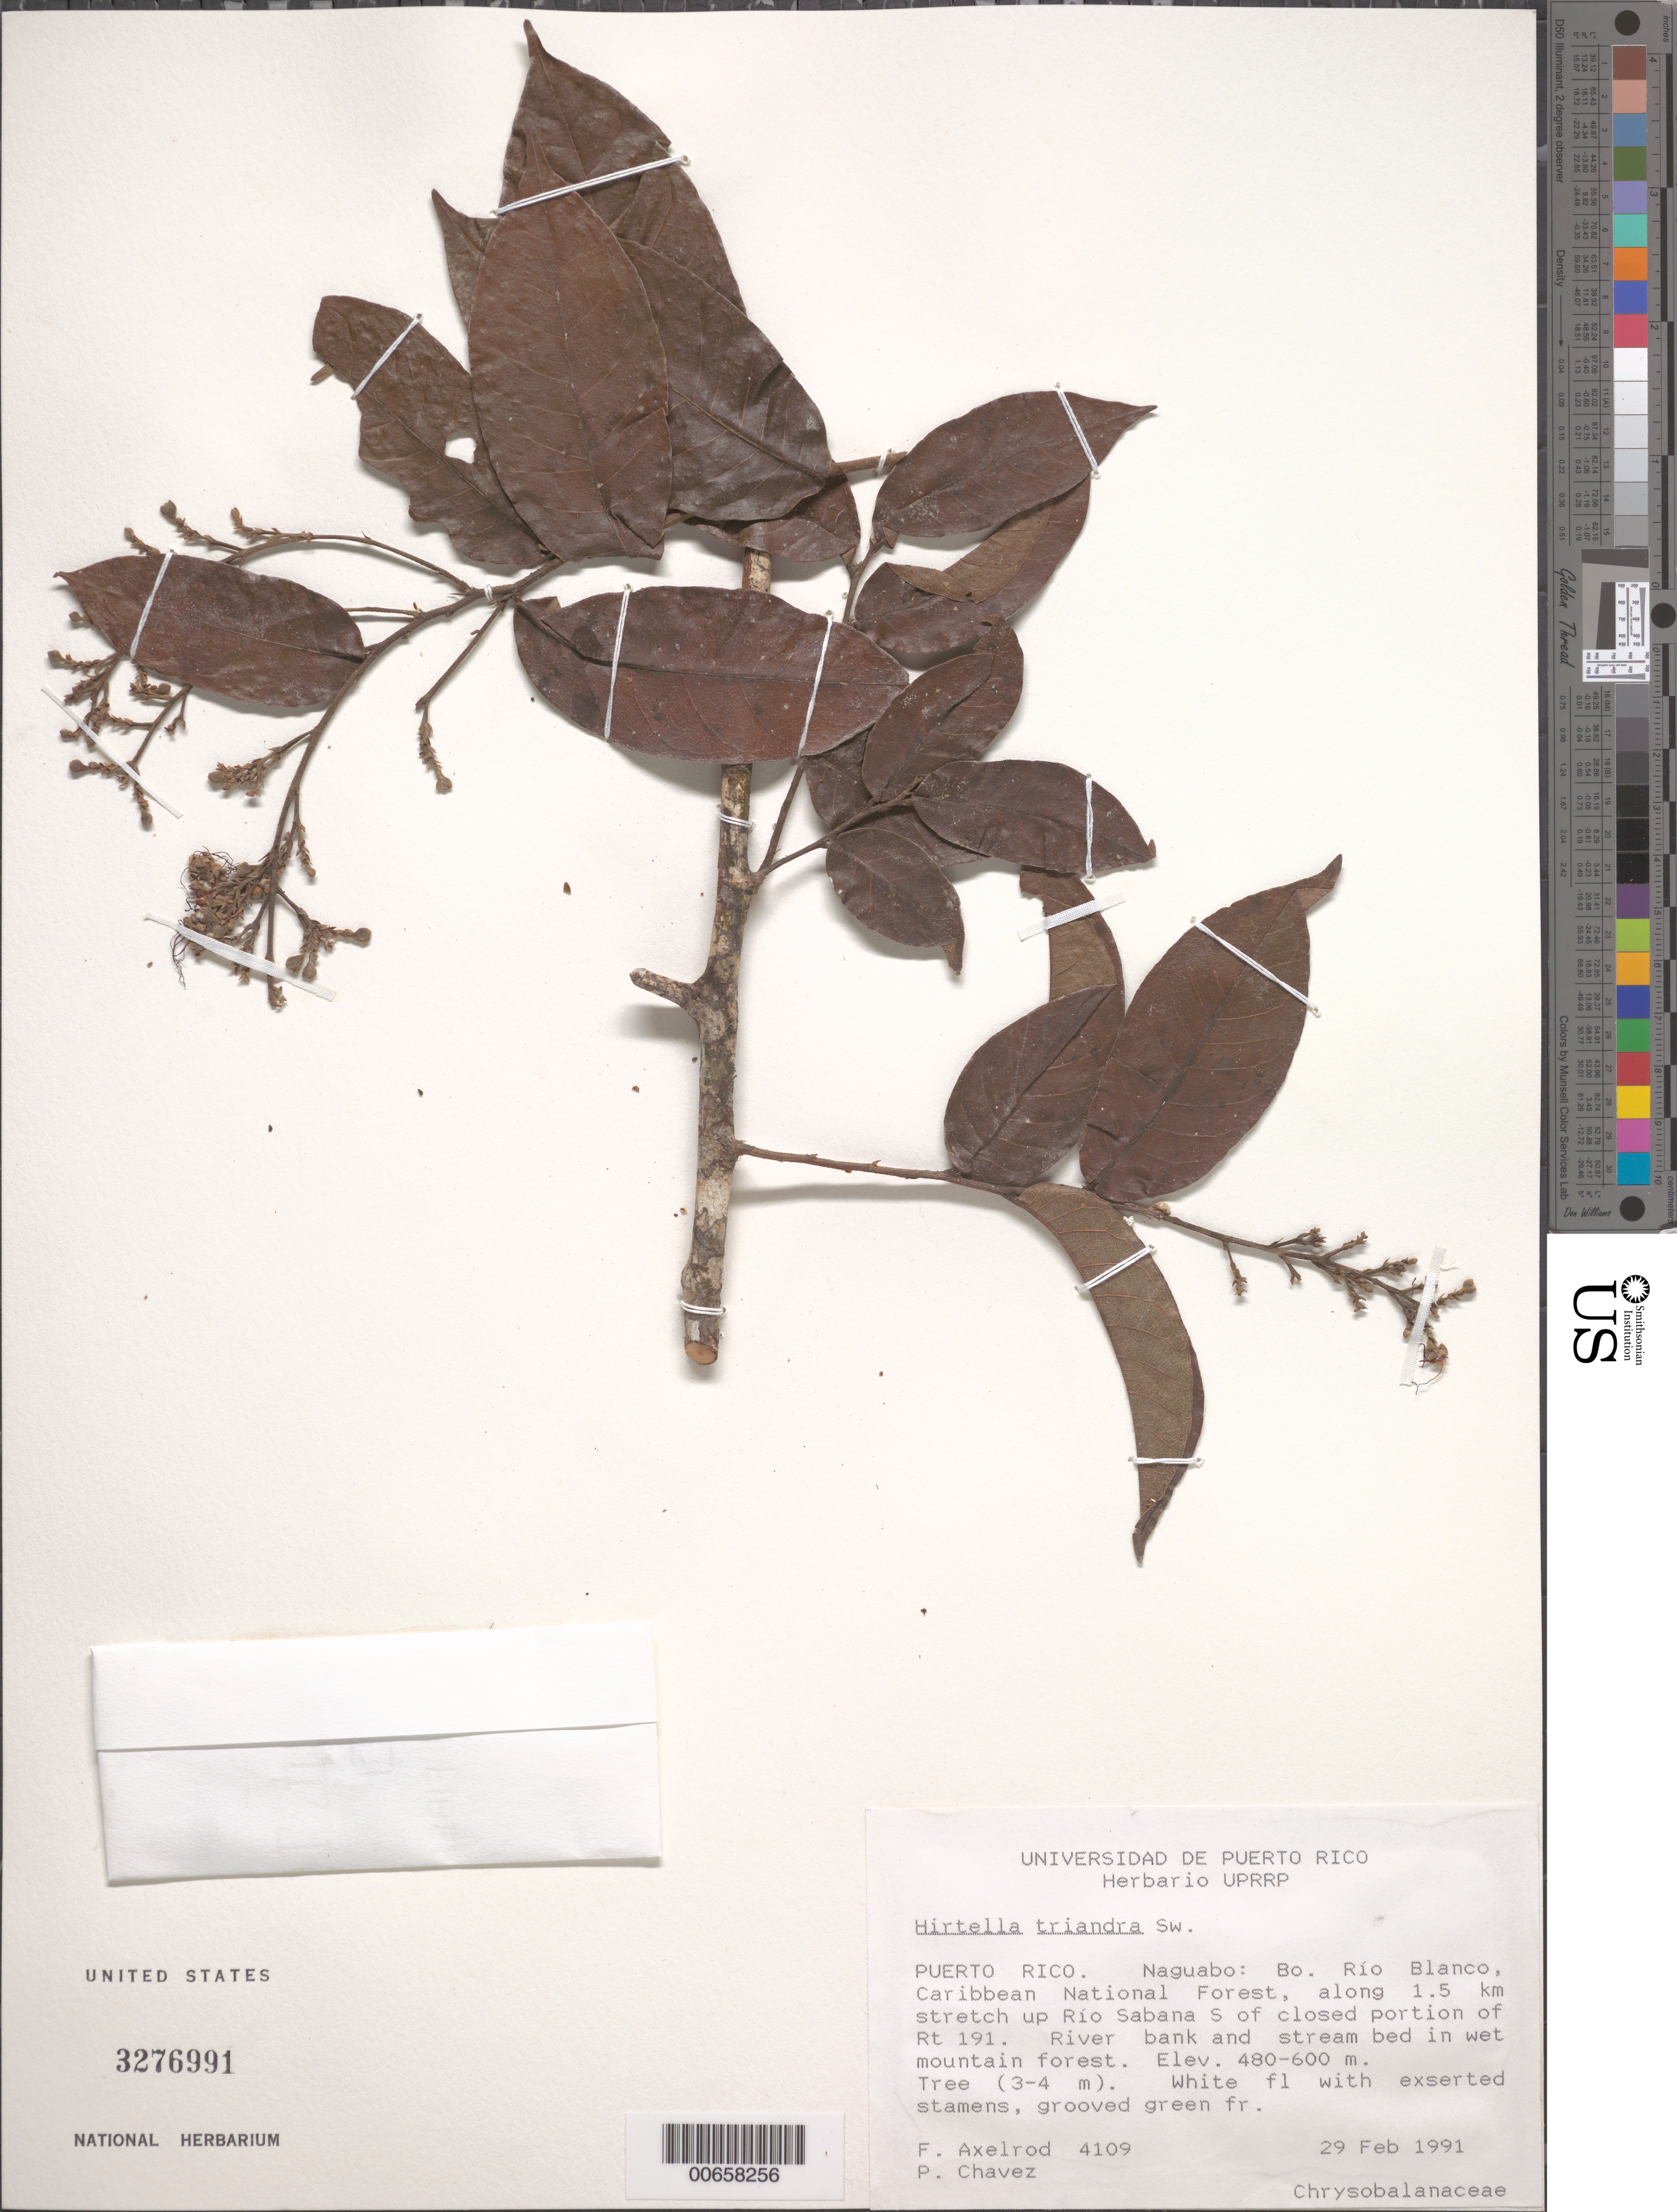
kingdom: Plantae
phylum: Tracheophyta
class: Magnoliopsida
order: Malpighiales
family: Chrysobalanaceae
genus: Hirtella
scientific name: Hirtella triandra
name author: Sw.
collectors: F. S. Axelrod & P. Chavez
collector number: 4109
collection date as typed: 29 Feb 1991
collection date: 1991-02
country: Puerto Rico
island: Greater Antilles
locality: Naguabo: Bo. Rio Blanco, stretch up Rio Sabana S of closed portion of Rt 191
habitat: River bank and stream bed in wet mountain forest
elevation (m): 480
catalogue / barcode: US 3276991